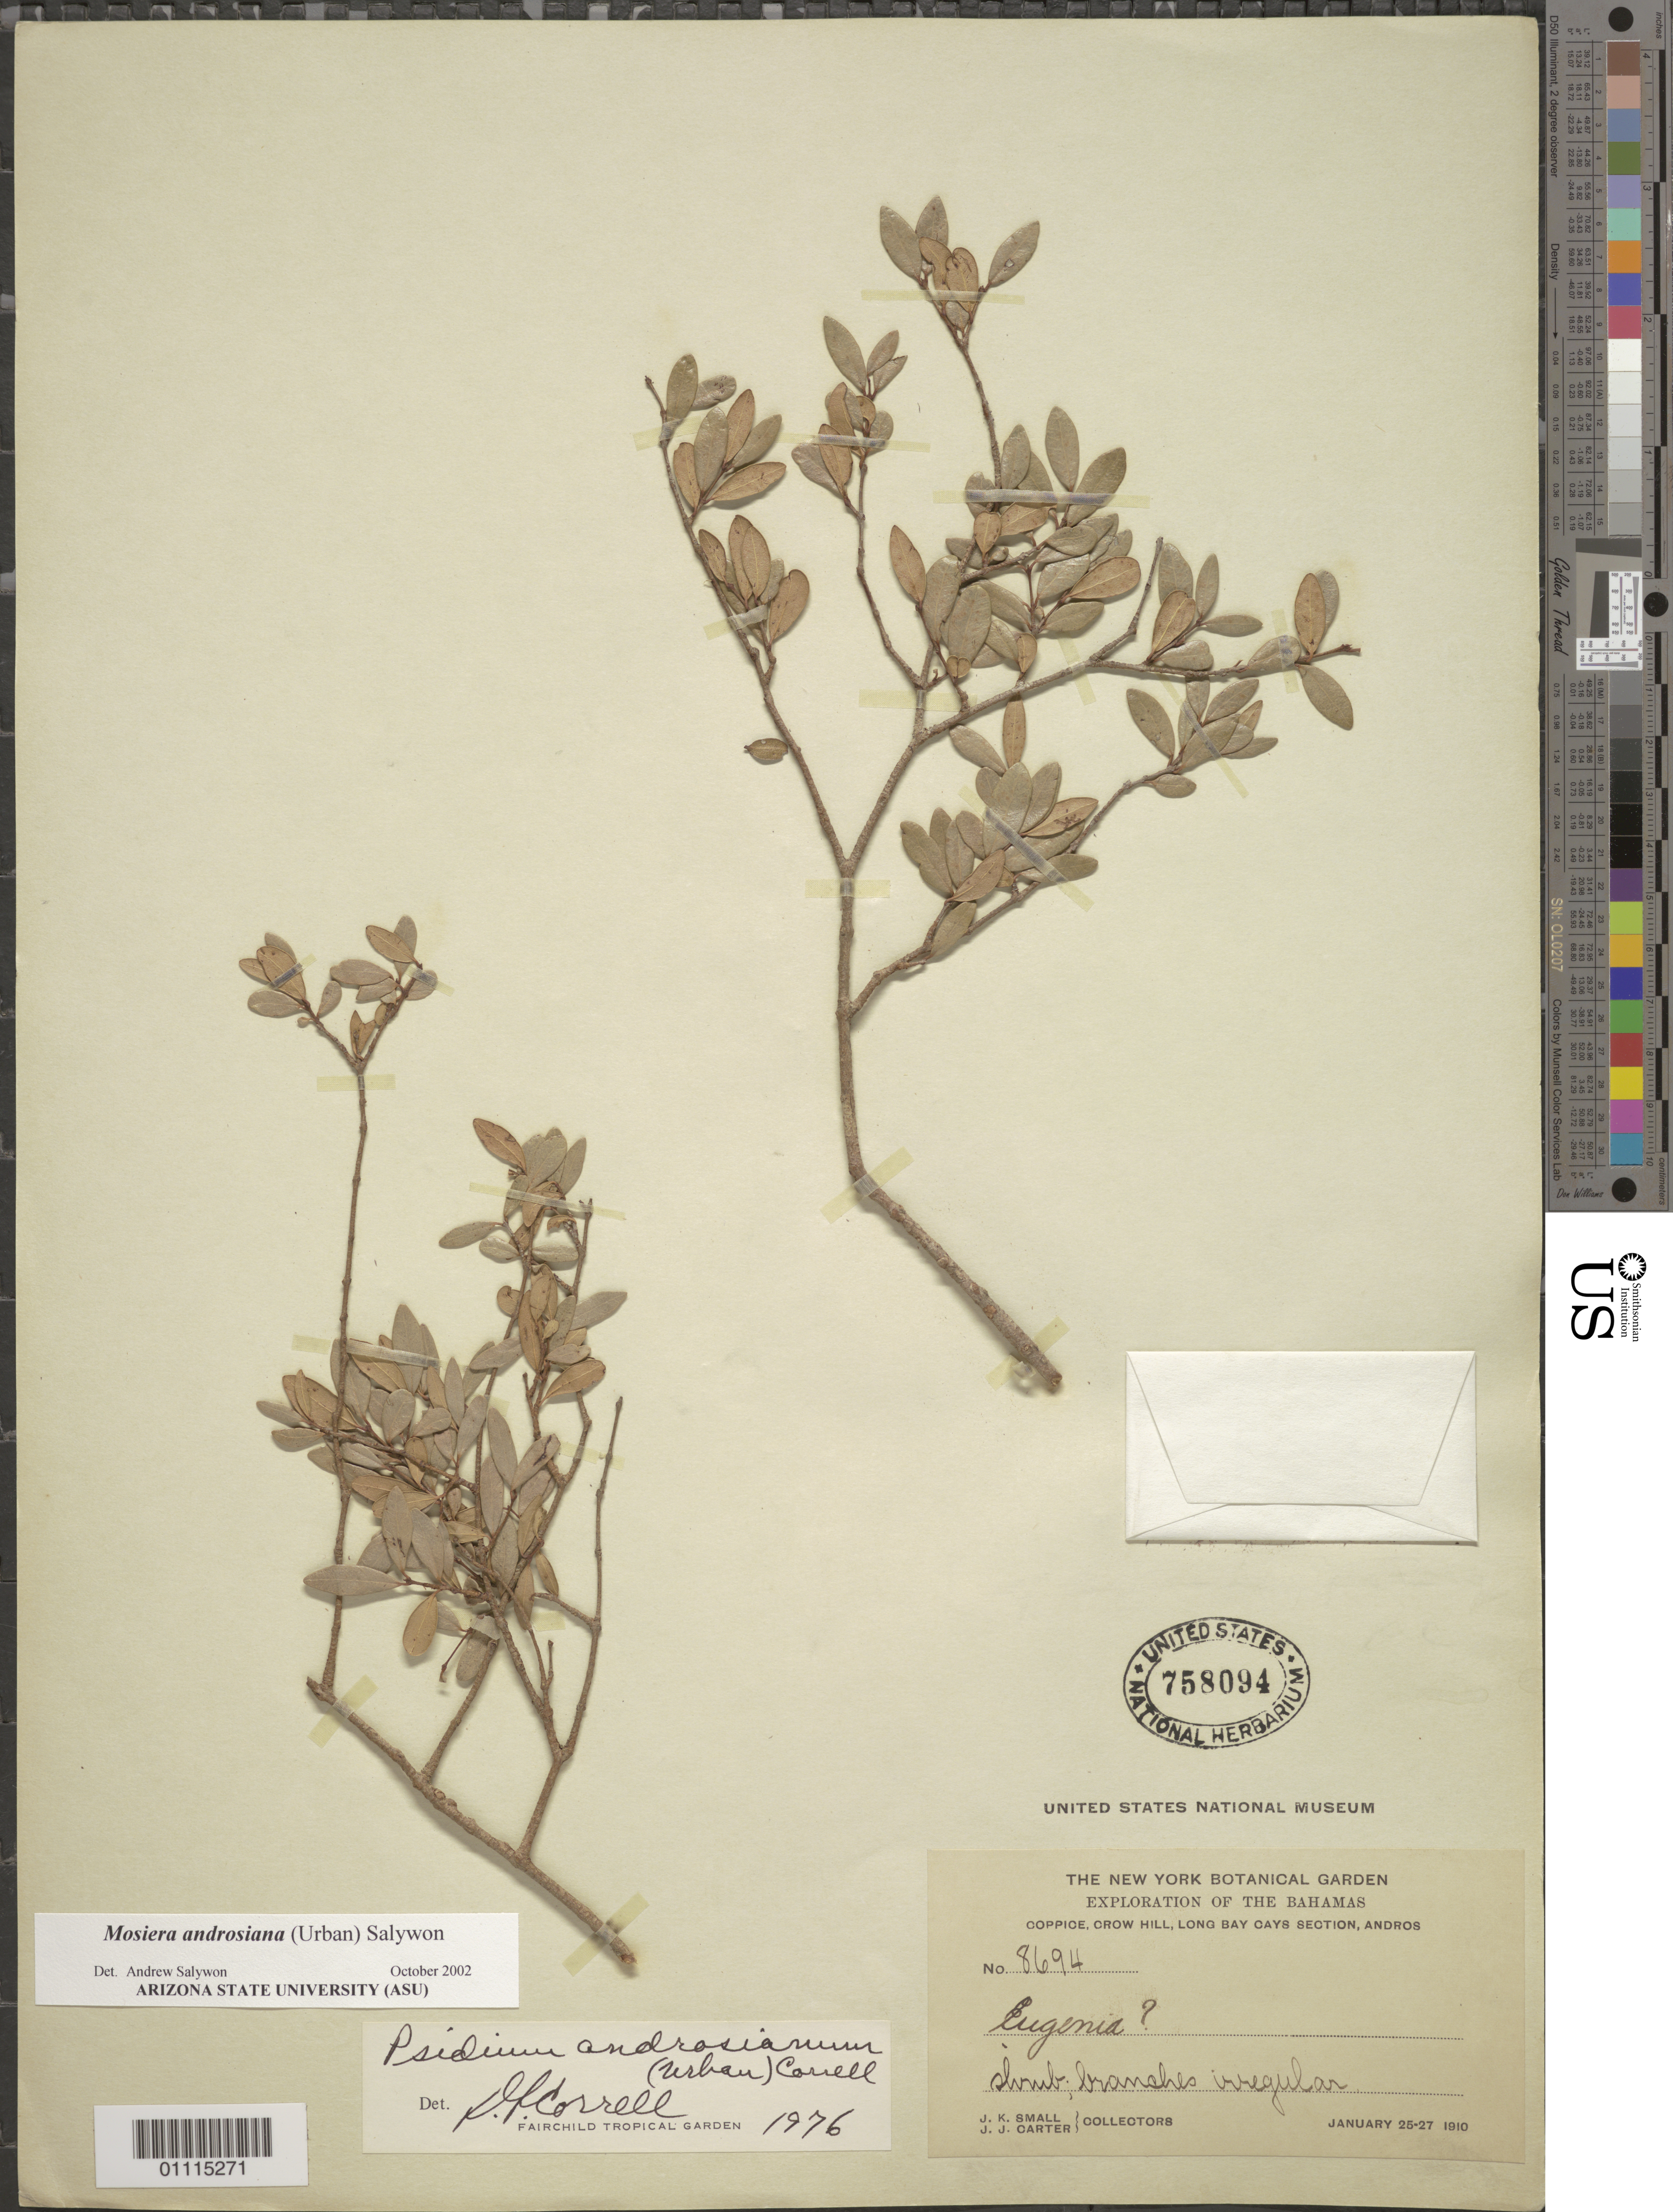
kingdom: Plantae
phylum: Tracheophyta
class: Magnoliopsida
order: Myrtales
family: Myrtaceae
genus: Mosiera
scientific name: Mosiera androsiana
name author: (Urb.) Salywon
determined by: Salywon, A. M., (ASU)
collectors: J. K. Small & J. Carter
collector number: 8694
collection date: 1910-01-25/1910-01-27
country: Bahamas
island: Andros I.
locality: Long Bays Cays section, Crow Hill.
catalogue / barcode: US 758094